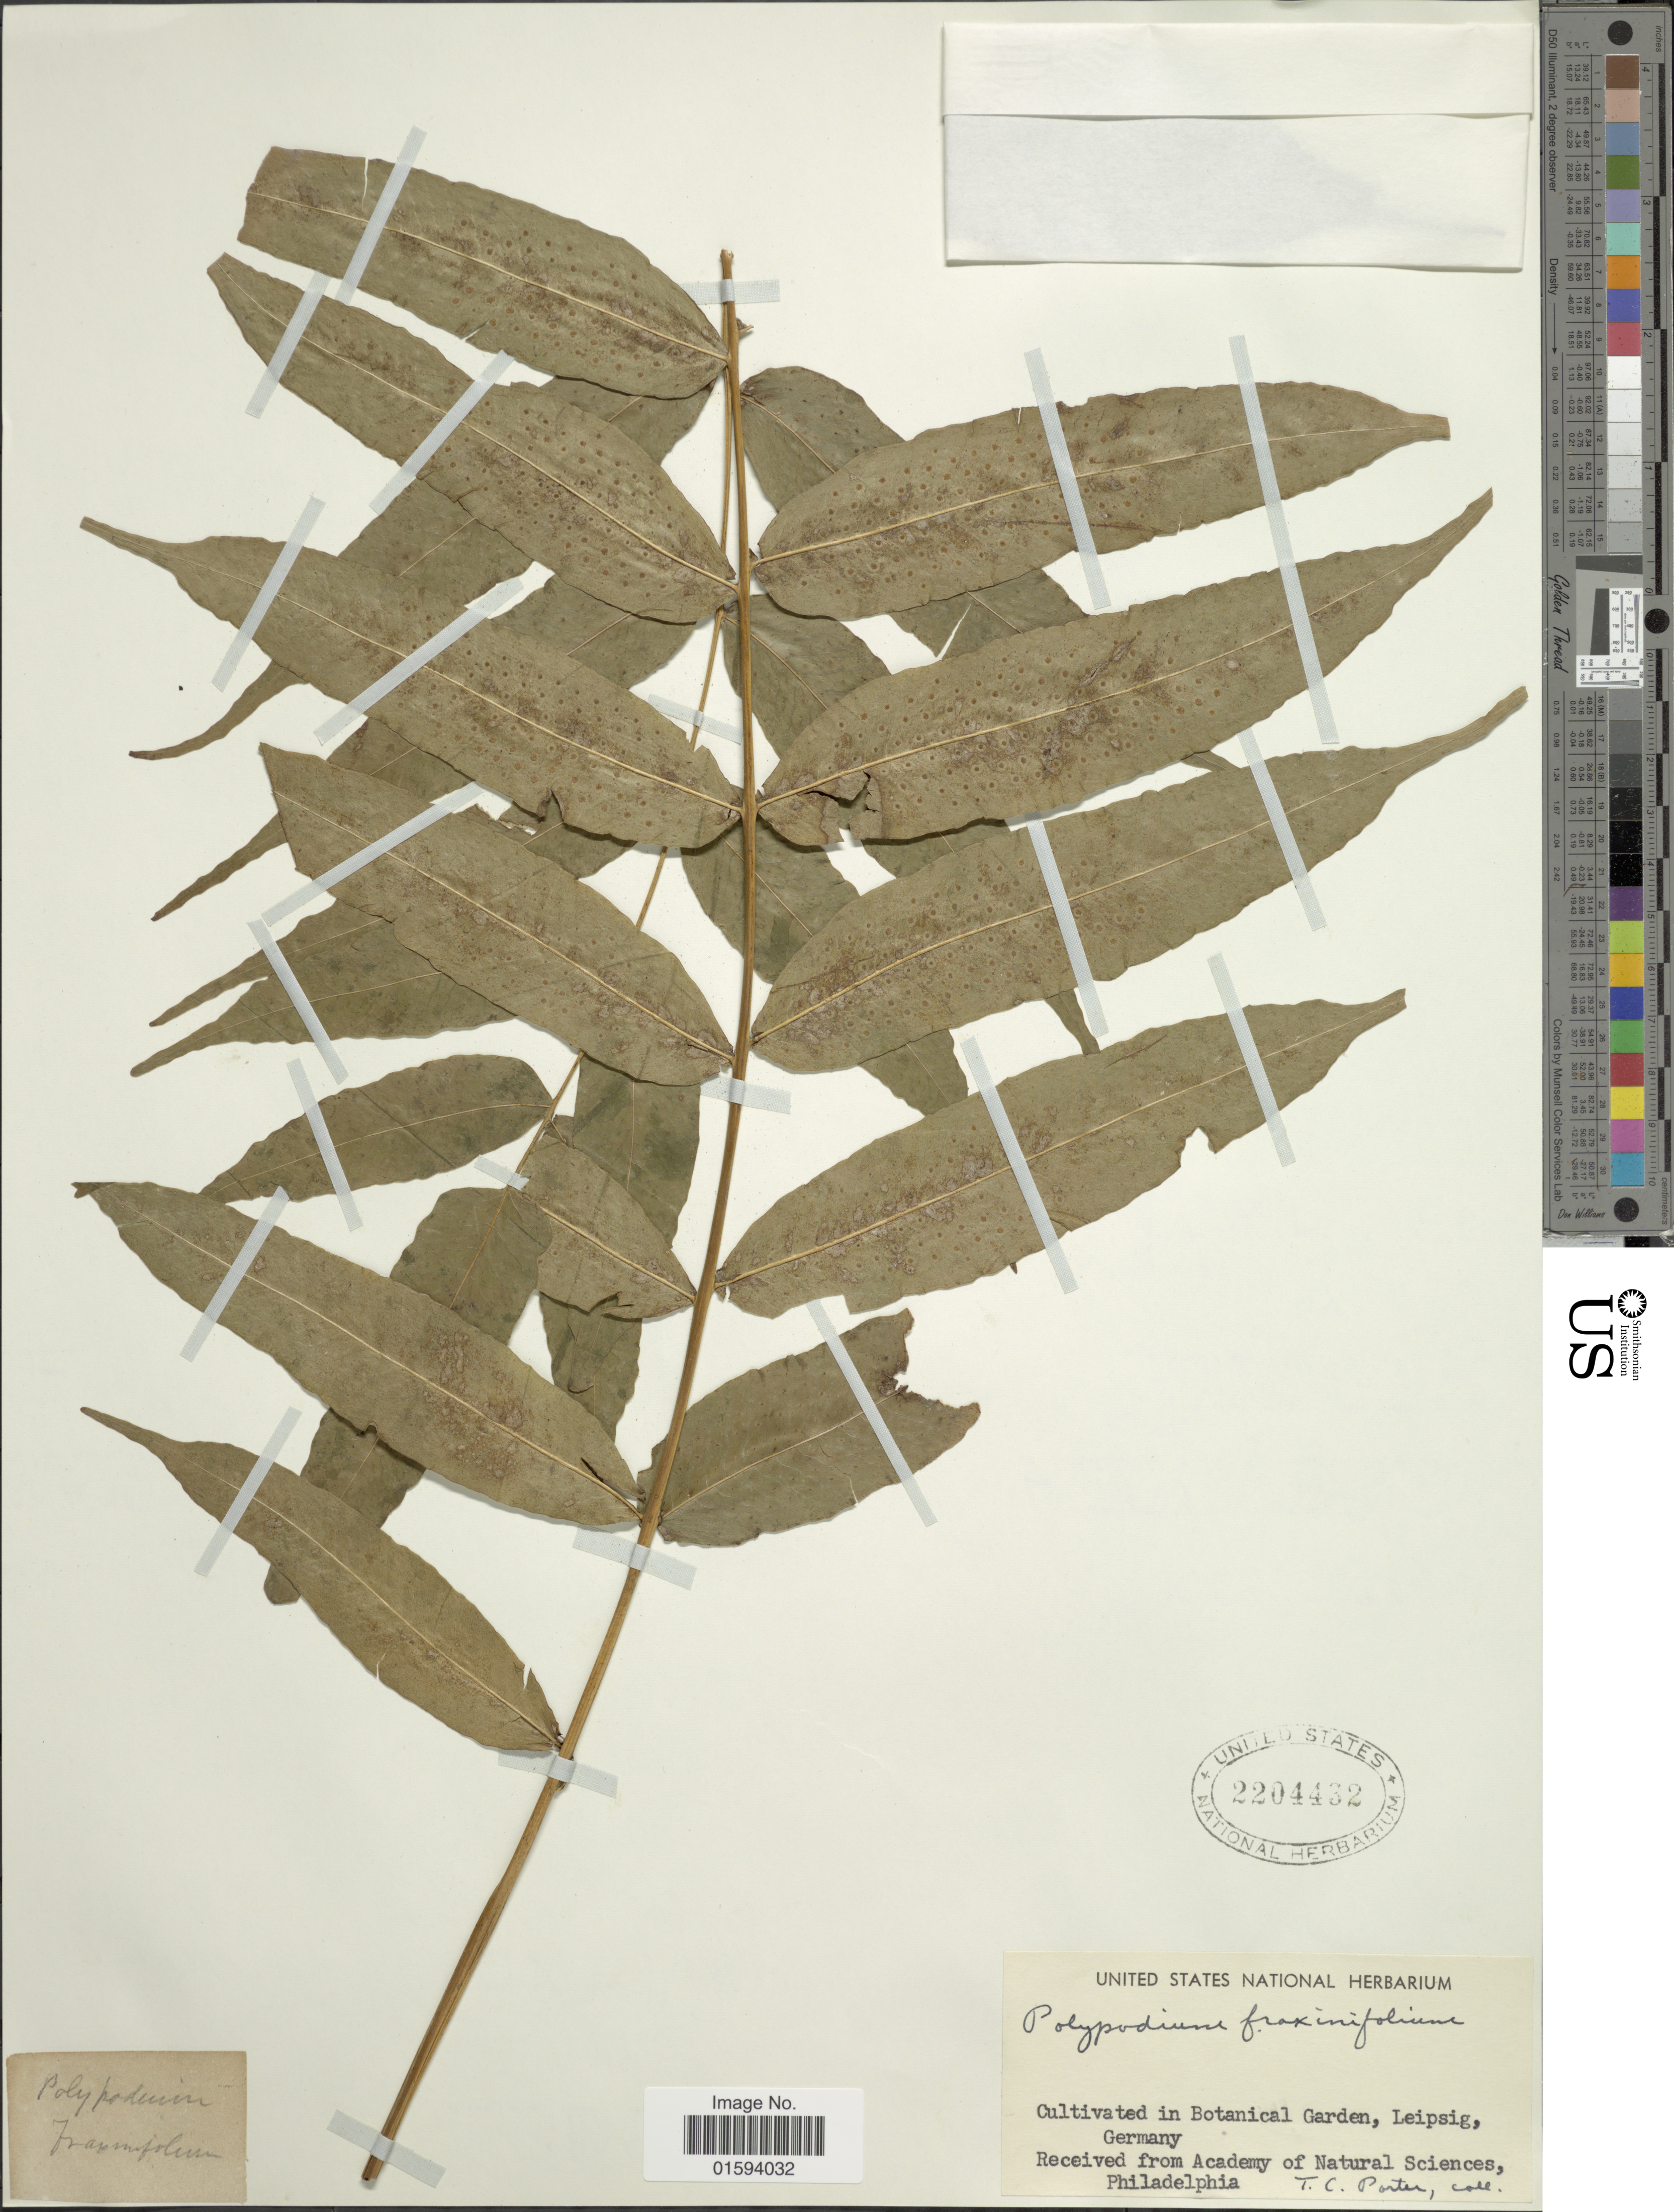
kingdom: Plantae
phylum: Tracheophyta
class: Polypodiopsida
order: Polypodiales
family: Polypodiaceae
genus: Polypodium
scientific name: Polypodium fraxinifolium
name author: Jacq.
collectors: T. C. Porter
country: Germany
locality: Cultivated in Botanical Garden, Leipsig, Germany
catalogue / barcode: US 2204432